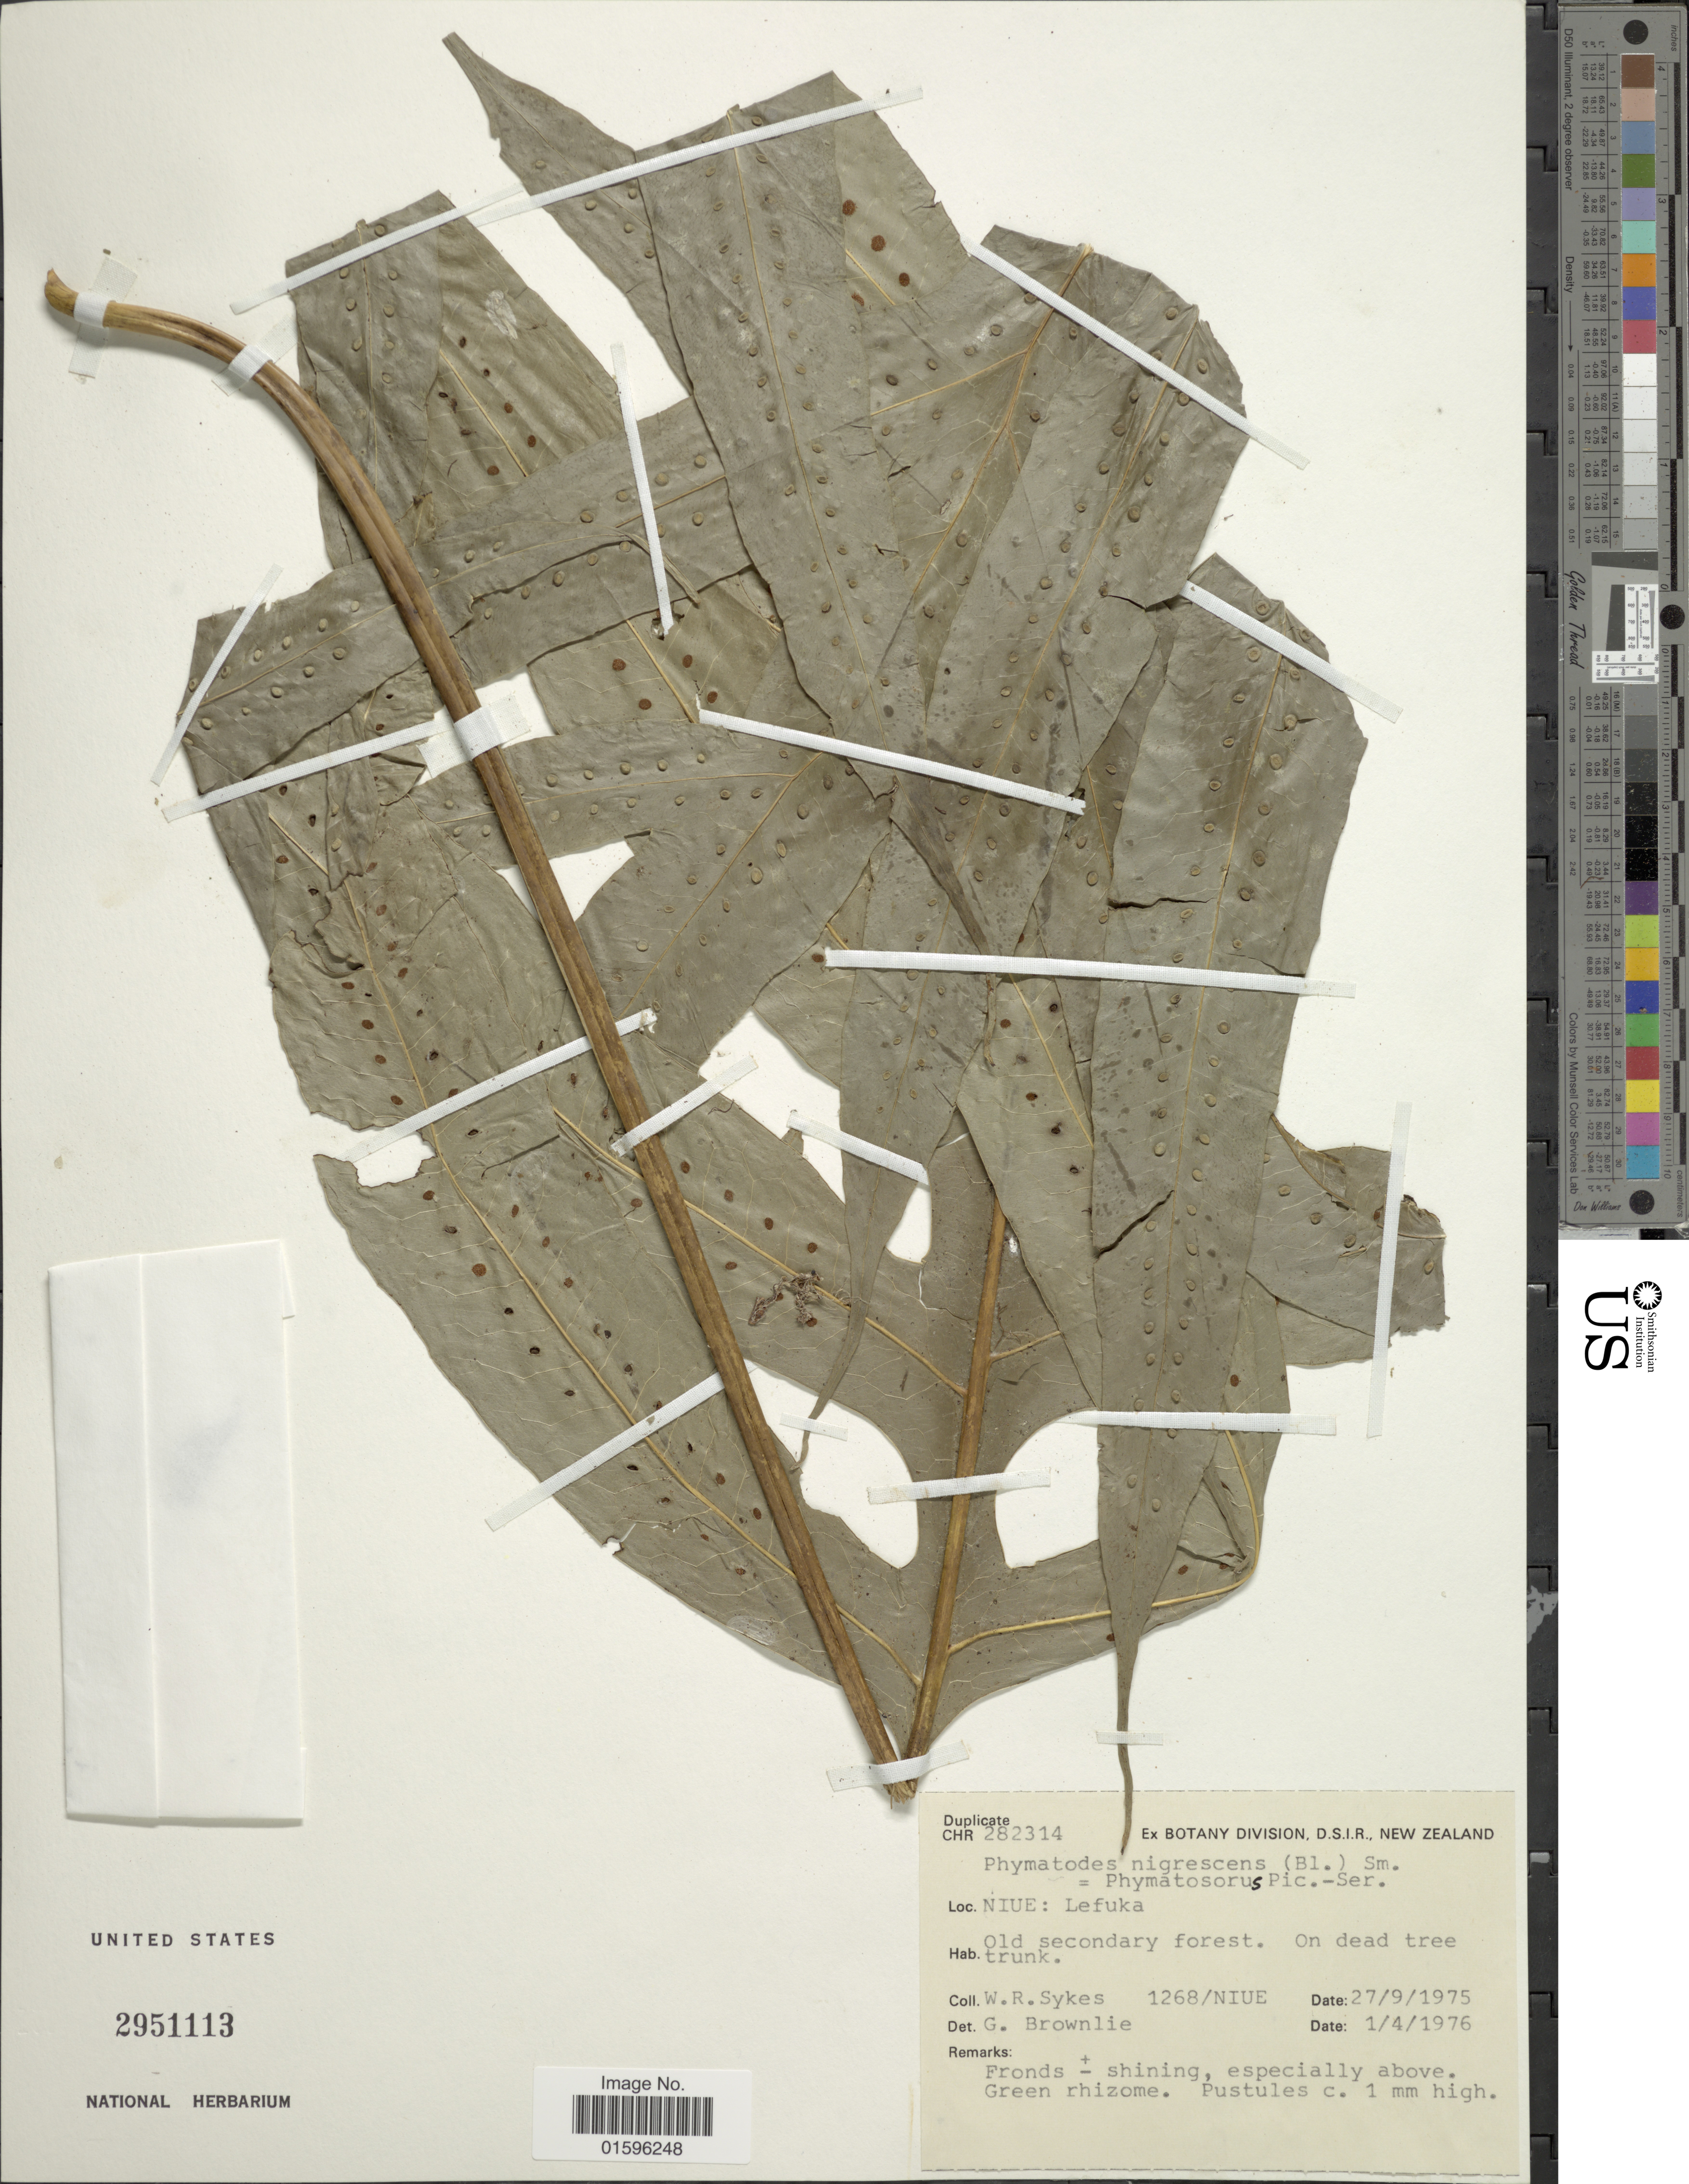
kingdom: Plantae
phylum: Tracheophyta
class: Polypodiopsida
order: Polypodiales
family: Polypodiaceae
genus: Polypodium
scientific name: Polypodium nigrescens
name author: Blume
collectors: W. R. Sykes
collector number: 1268/NIUE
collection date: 1975-09-27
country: Niue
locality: Niue: Lefuka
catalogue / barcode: US 2951113